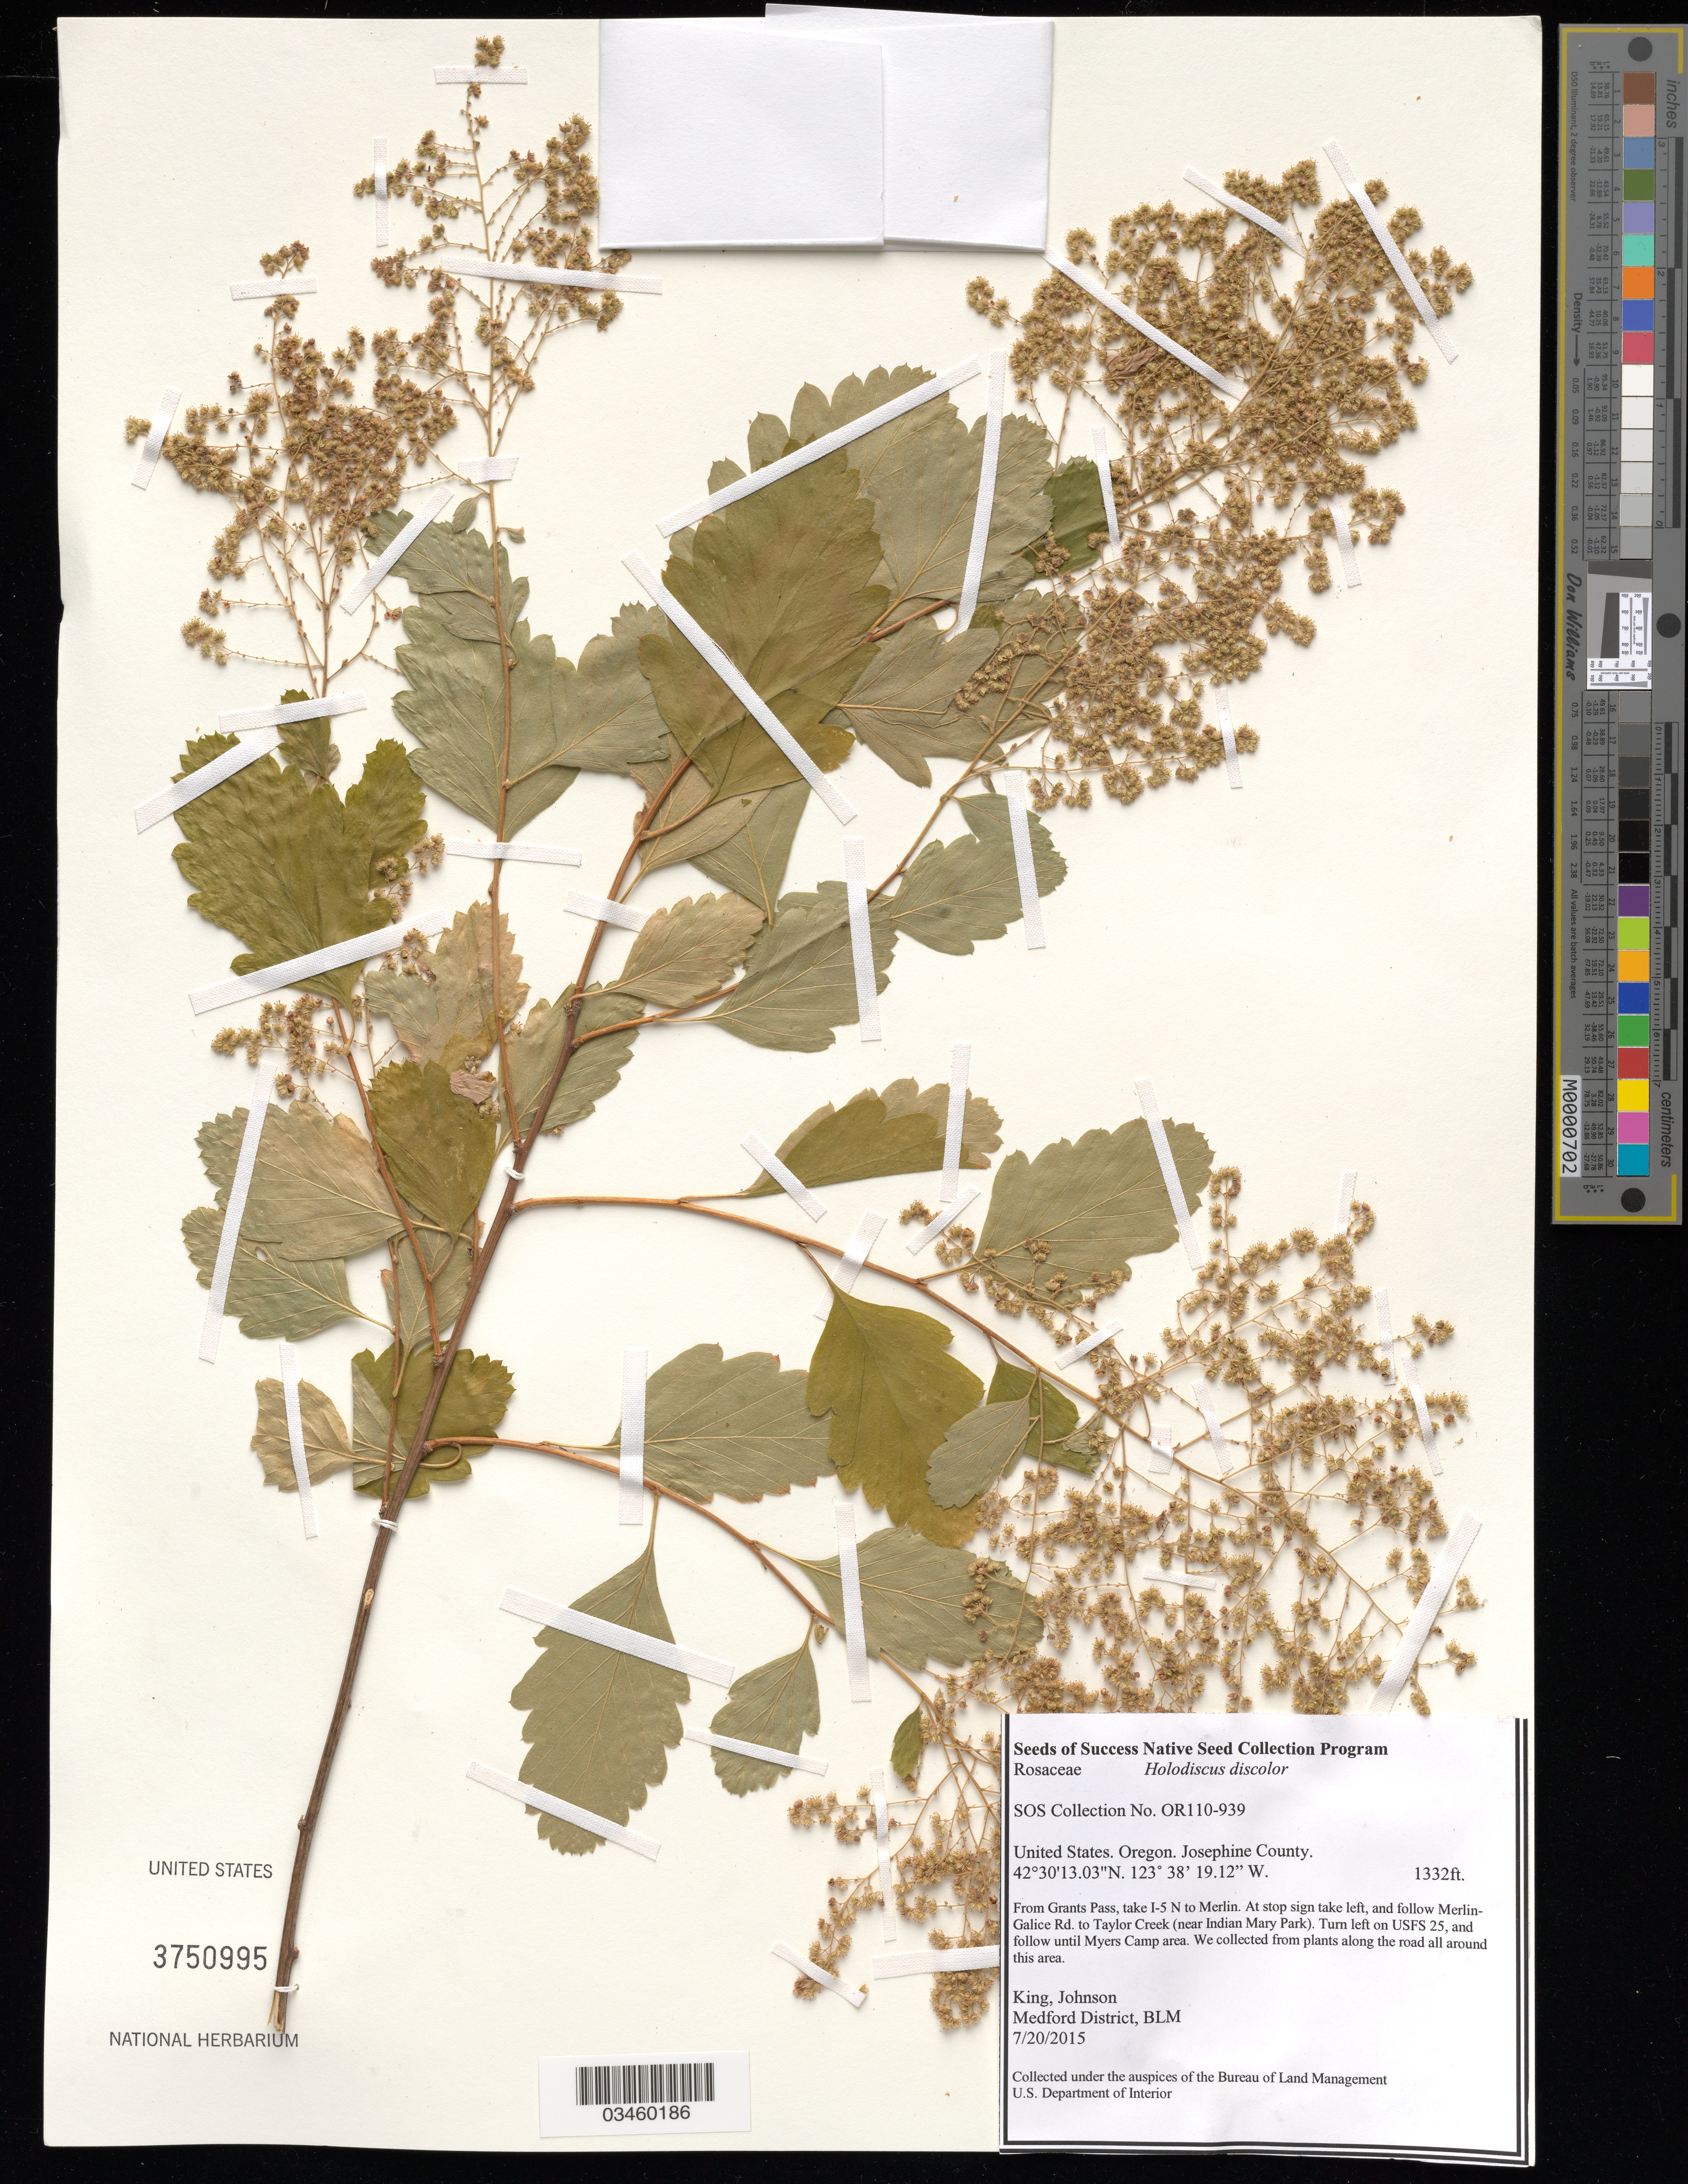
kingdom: Plantae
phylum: Tracheophyta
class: Magnoliopsida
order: Rosales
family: Rosaceae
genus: Holodiscus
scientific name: Holodiscus discolor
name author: (Pursh) Maxim.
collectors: King, -- & -- Johnson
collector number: OR110-939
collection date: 2015-07-20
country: United States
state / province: Oregon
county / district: Josephine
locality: Near Myers Camp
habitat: Mixed forest - Pine, Madrone, Doug-fir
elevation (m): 406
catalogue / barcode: US 3750995